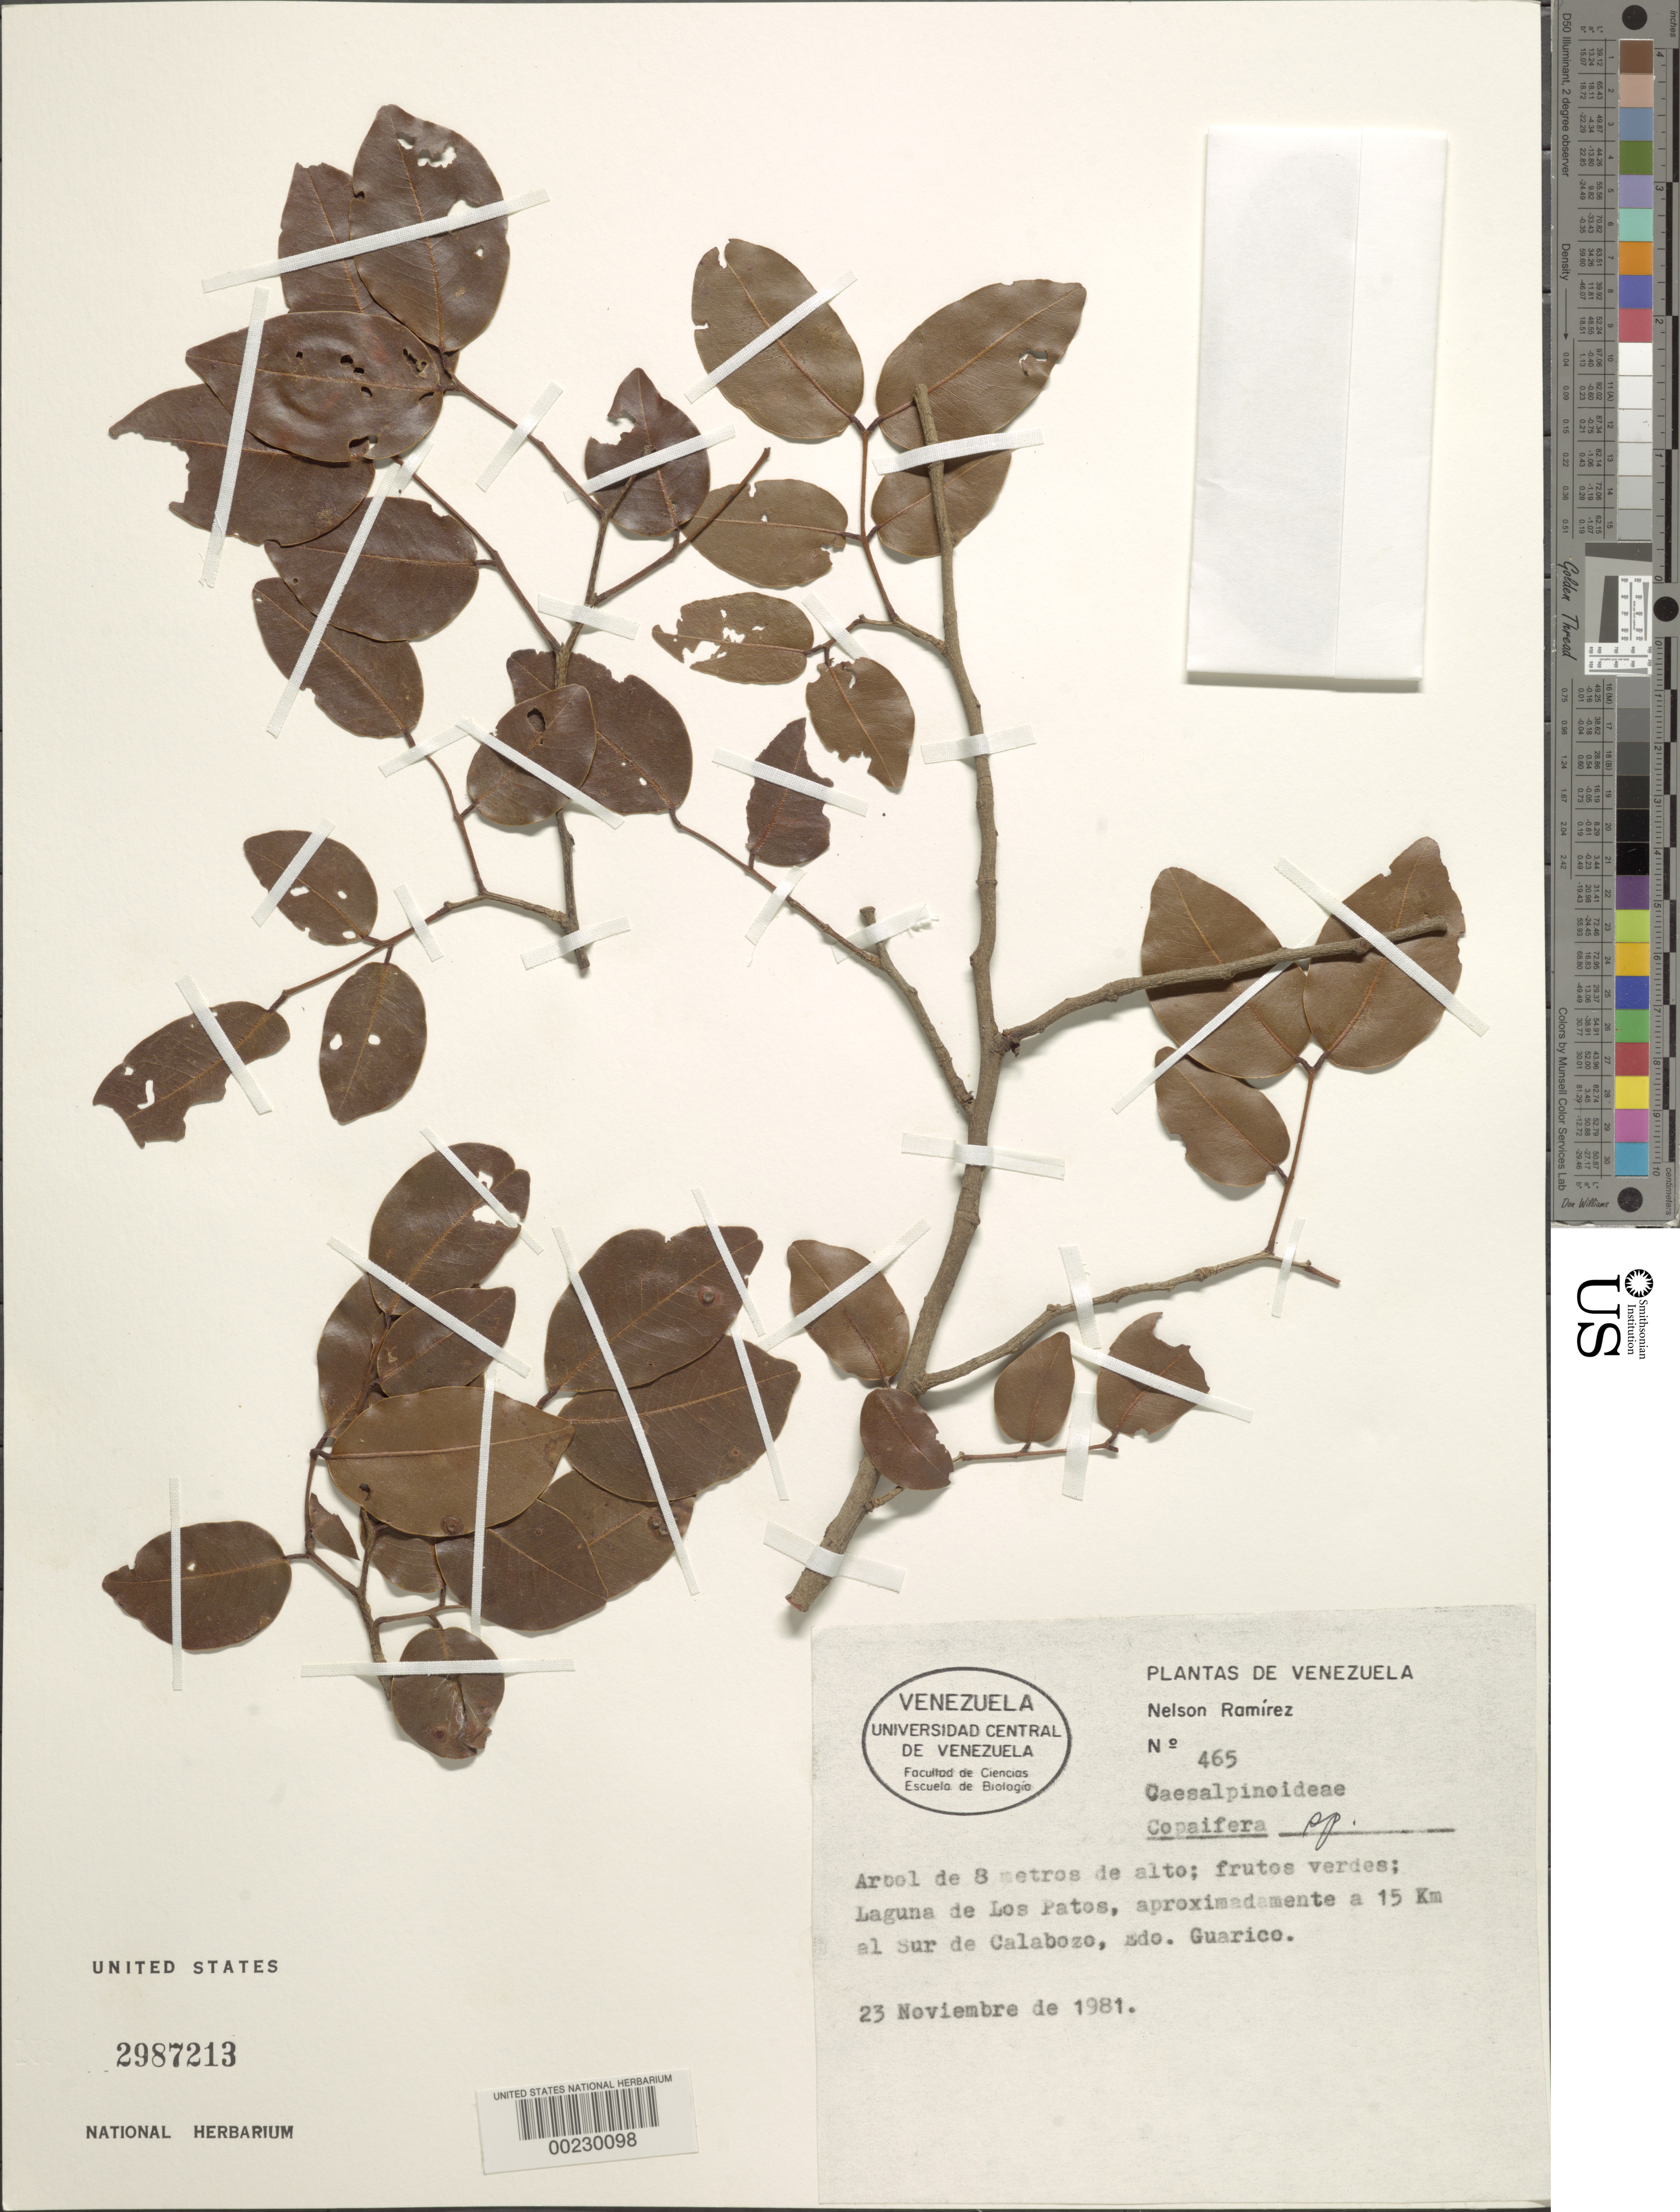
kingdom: Plantae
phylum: Tracheophyta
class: Magnoliopsida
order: Fabales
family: Fabaceae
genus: Copaifera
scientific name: Copaifera sp.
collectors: N. Ramírez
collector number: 465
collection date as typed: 23 Nov 1981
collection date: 1981-11-23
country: Venezuela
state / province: Guárico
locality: Laguna de los patos, ca 15 km s of calabozo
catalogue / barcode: US 2987213